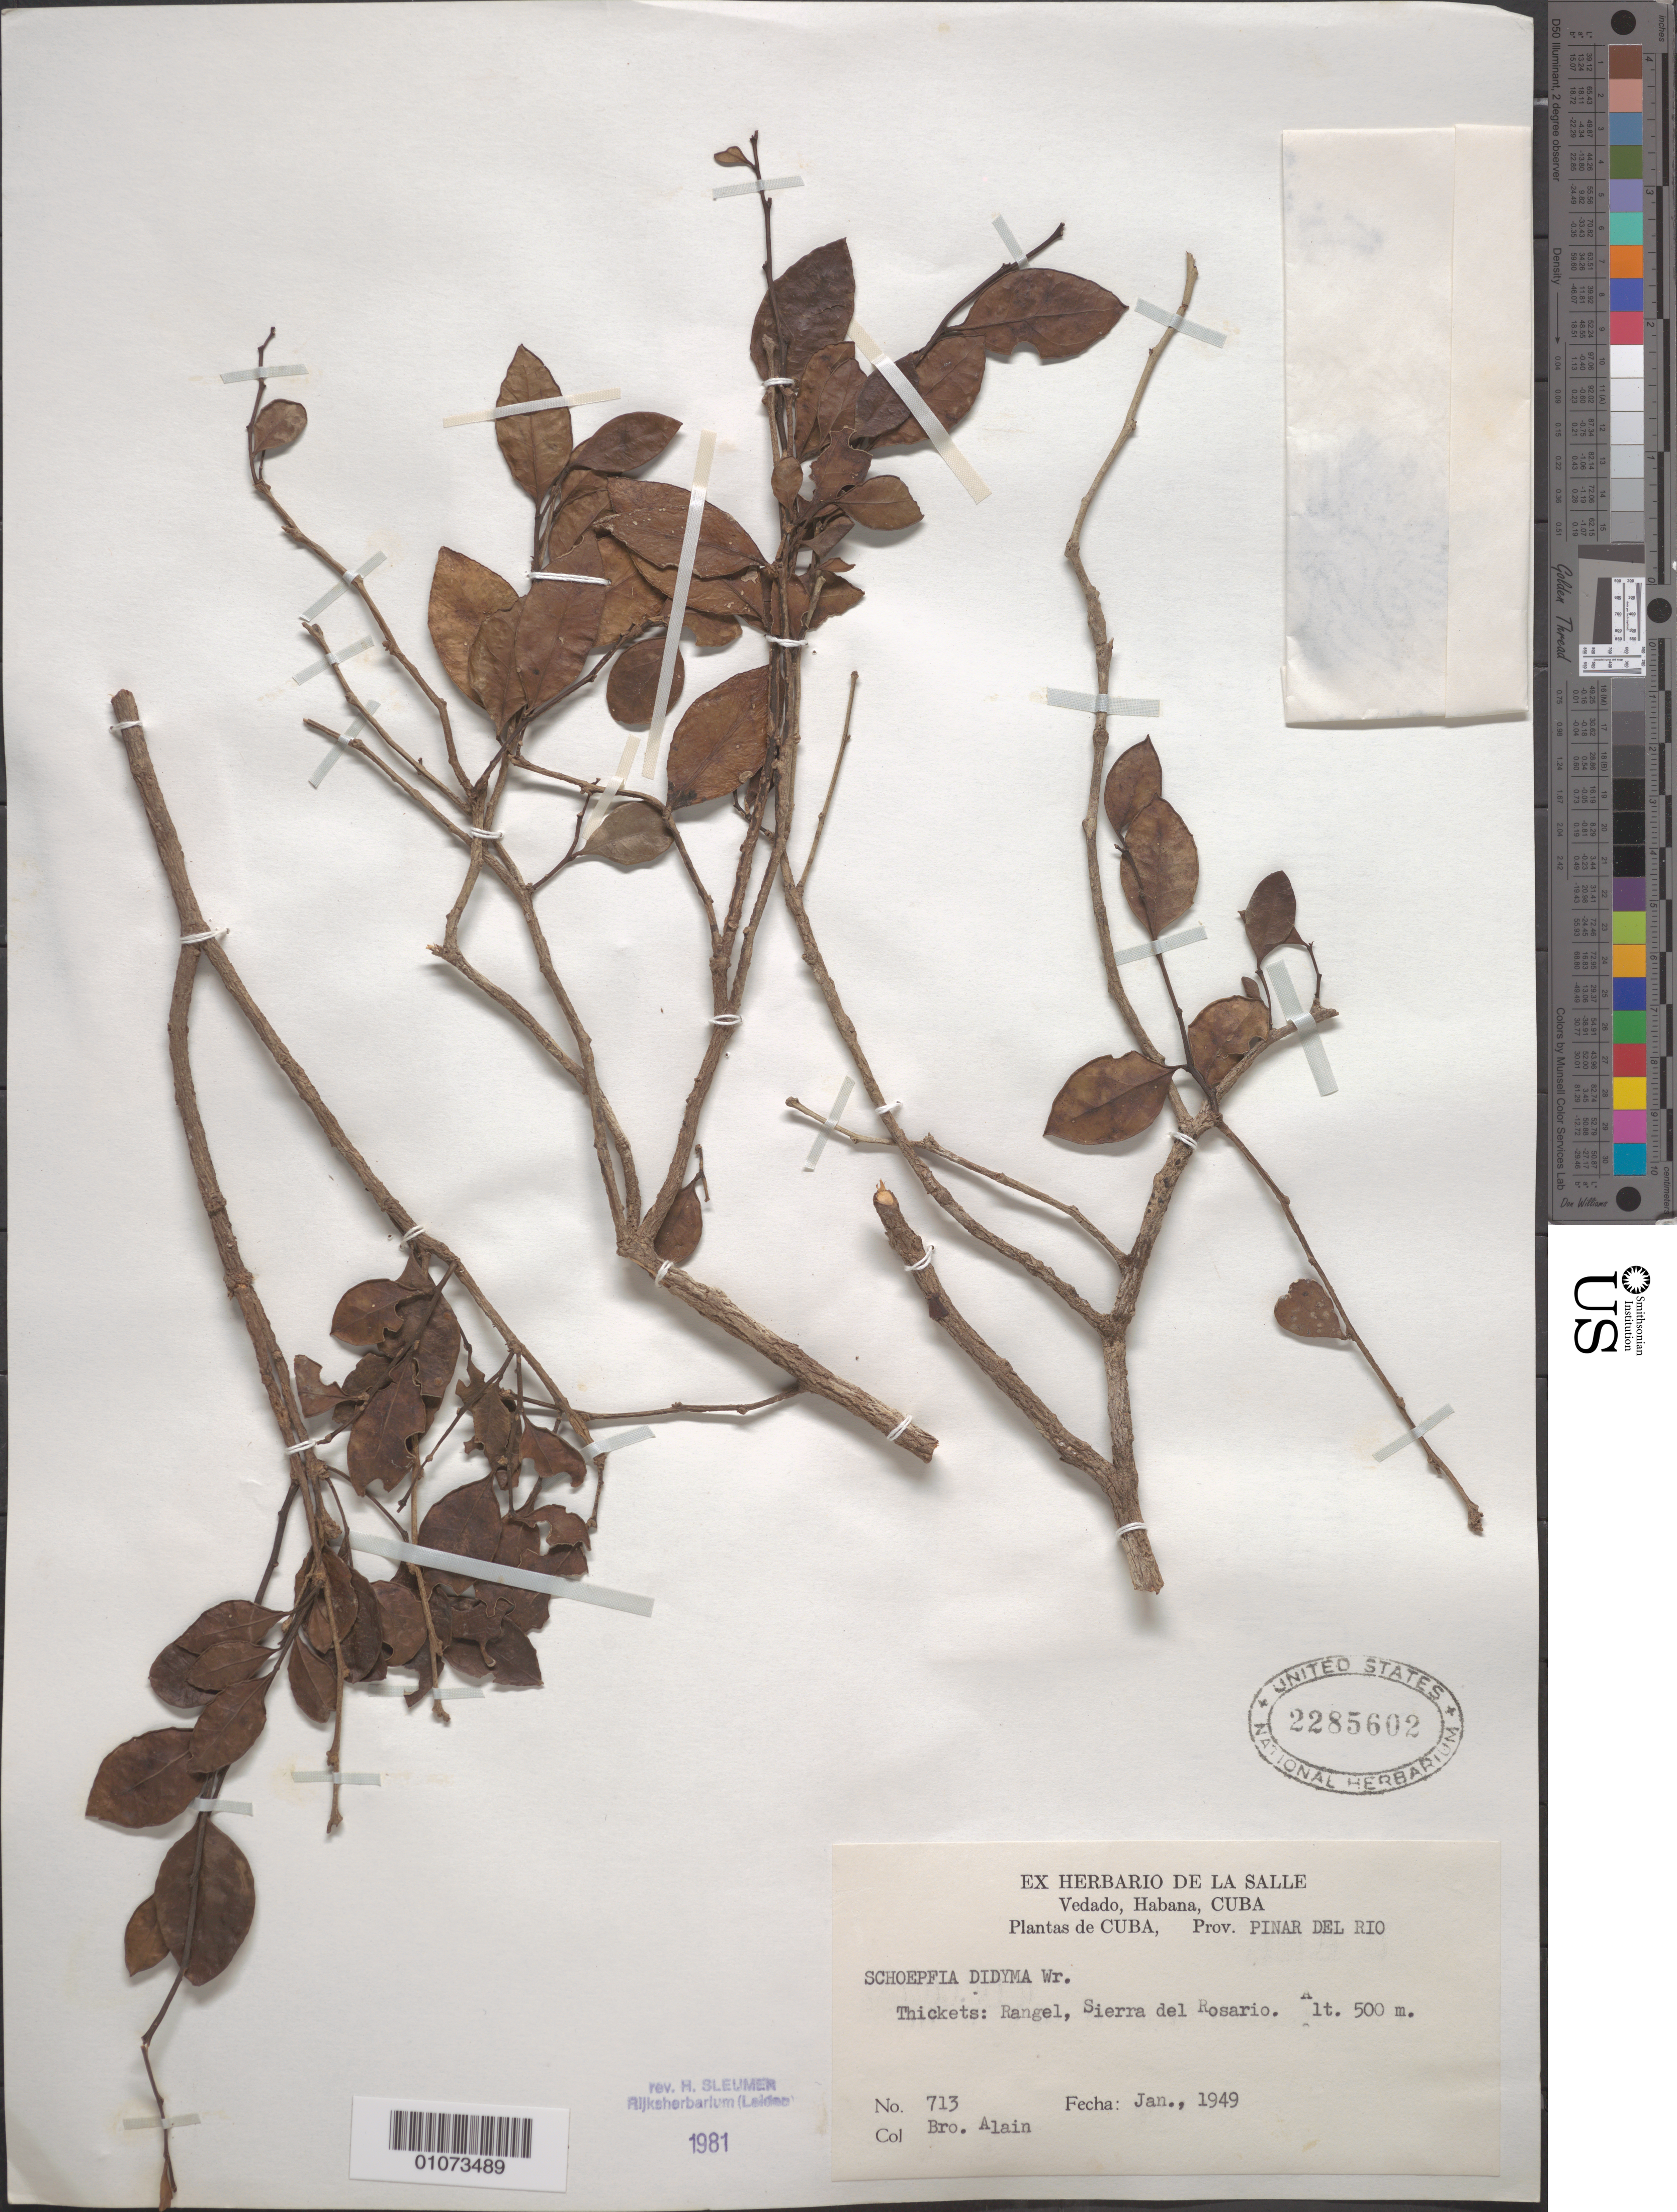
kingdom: Plantae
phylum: Tracheophyta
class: Magnoliopsida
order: Santalales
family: Schoepfiaceae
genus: Schoepfia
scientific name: Schoepfia didyma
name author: C. Wright ex Griseb.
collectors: A. H. Liogier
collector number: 713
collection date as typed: Jan 1949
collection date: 1949-01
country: Cuba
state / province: Pinar del Rio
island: Cuba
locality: Sierra del Rosario Thickets: Range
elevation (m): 500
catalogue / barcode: US 2285602